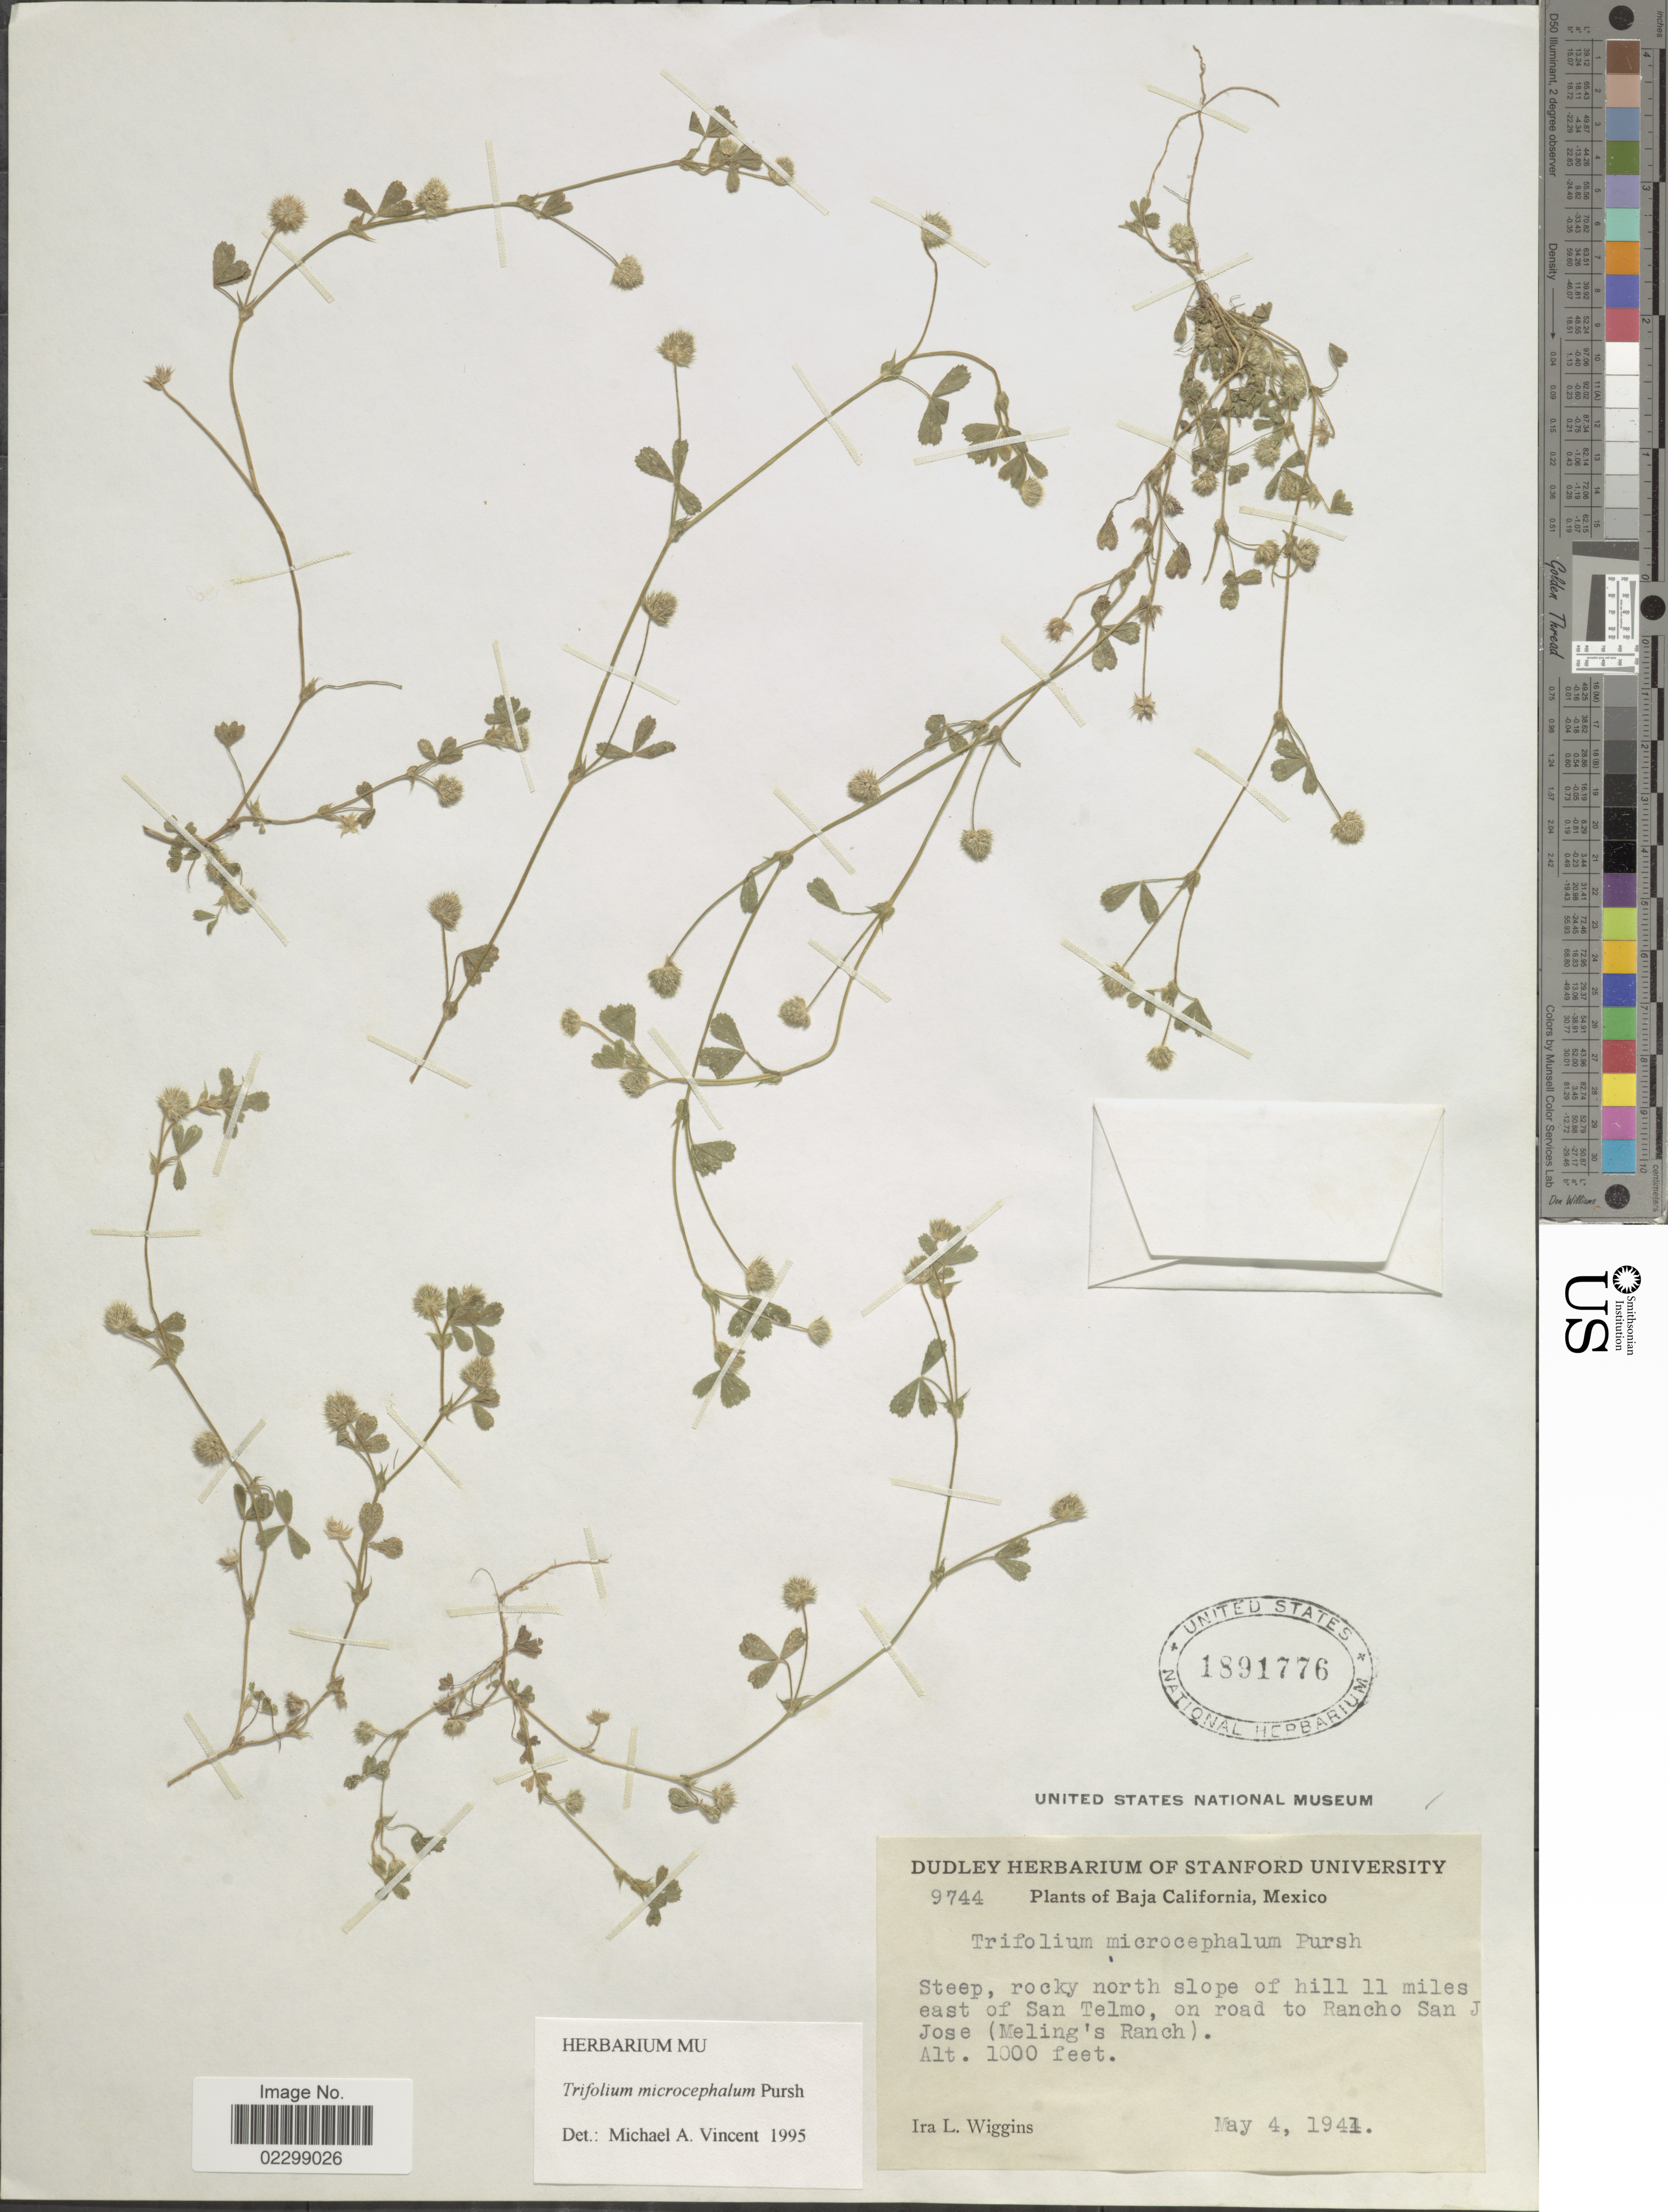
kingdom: Plantae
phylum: Tracheophyta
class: Magnoliopsida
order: Fabales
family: Fabaceae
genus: Trifolium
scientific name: Trifolium microcephalum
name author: Pursh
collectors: I. L. Wiggins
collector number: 9744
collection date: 1941-05-04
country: Mexico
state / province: Baja California Norte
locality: Steep, rocky north slope of hill 11 miles east of San Telmo, on road to Rancho San J Jose (Meling's Ranch)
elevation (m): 305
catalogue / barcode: US 1891776